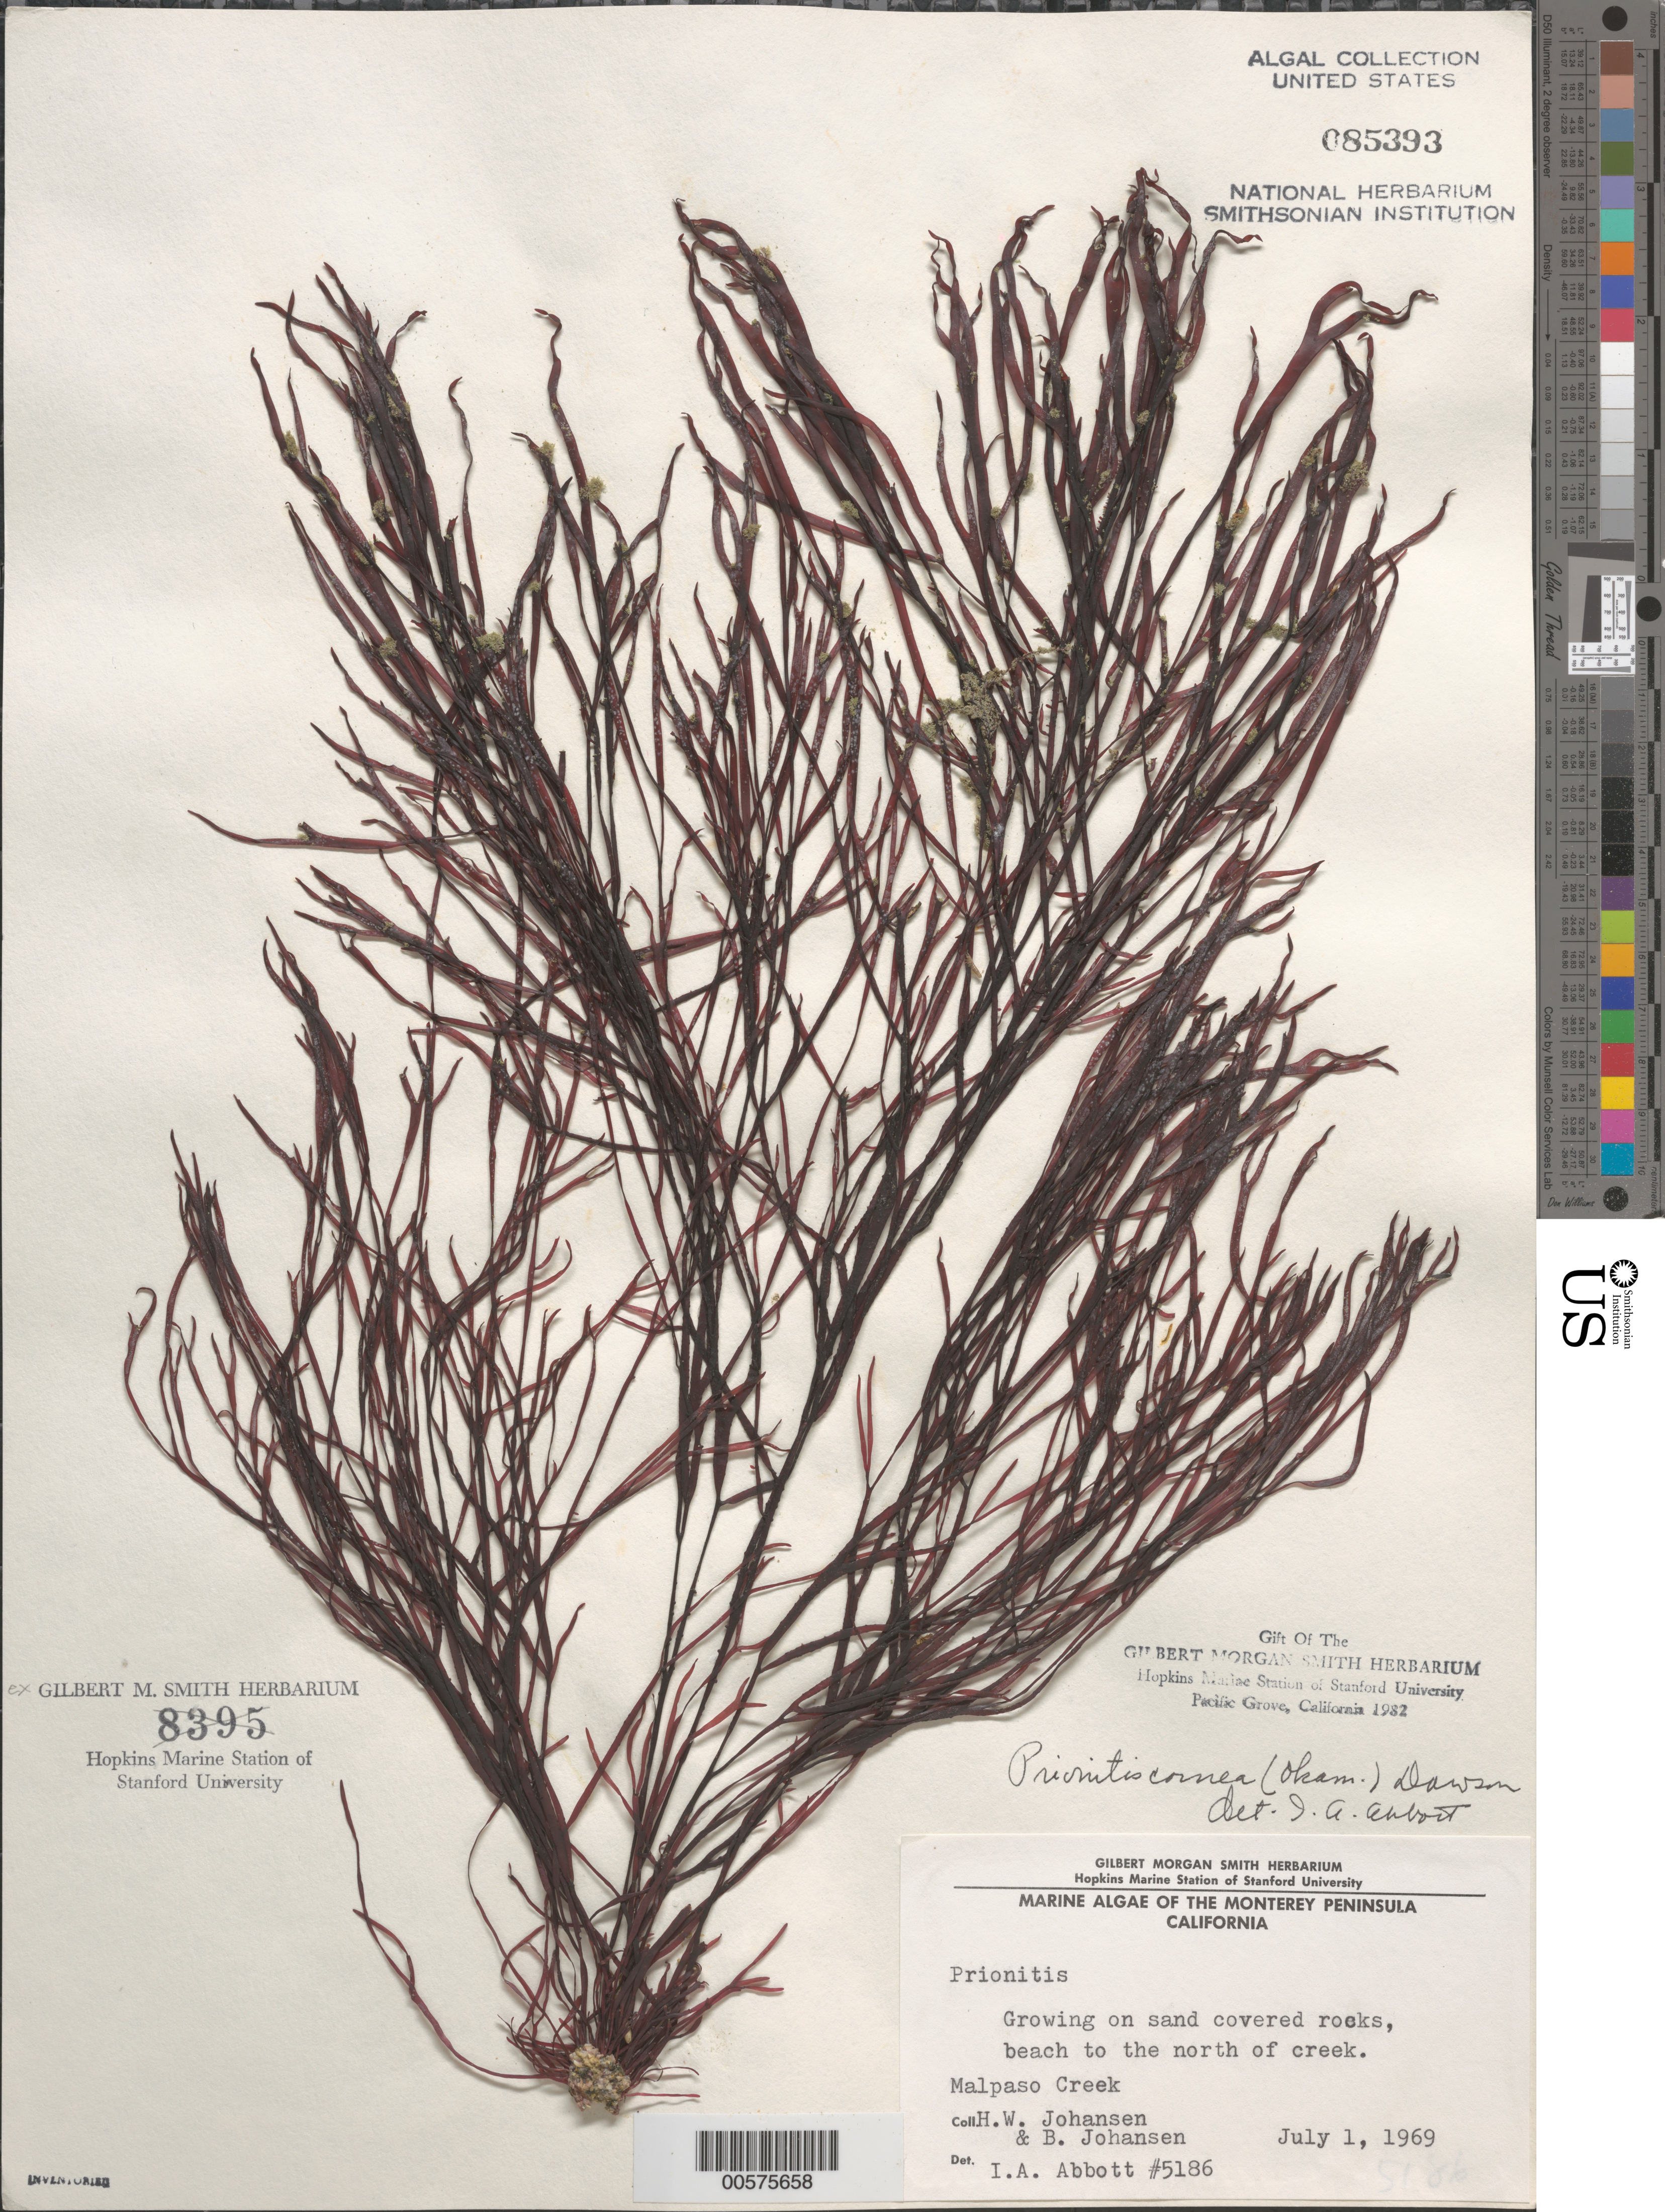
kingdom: Plantae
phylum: Rhodophyta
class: Florideophyceae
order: Halymeniales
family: Halymeniaceae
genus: Grateloupia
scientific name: Grateloupia cornea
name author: Okamura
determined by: Algae name updating Project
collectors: H. Johansen & B. Johansen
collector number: IAA 5186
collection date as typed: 01 Jul 1969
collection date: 1969-07-01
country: United States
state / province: California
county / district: Monterey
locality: Beach north of Malpaso Creek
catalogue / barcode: US 85393